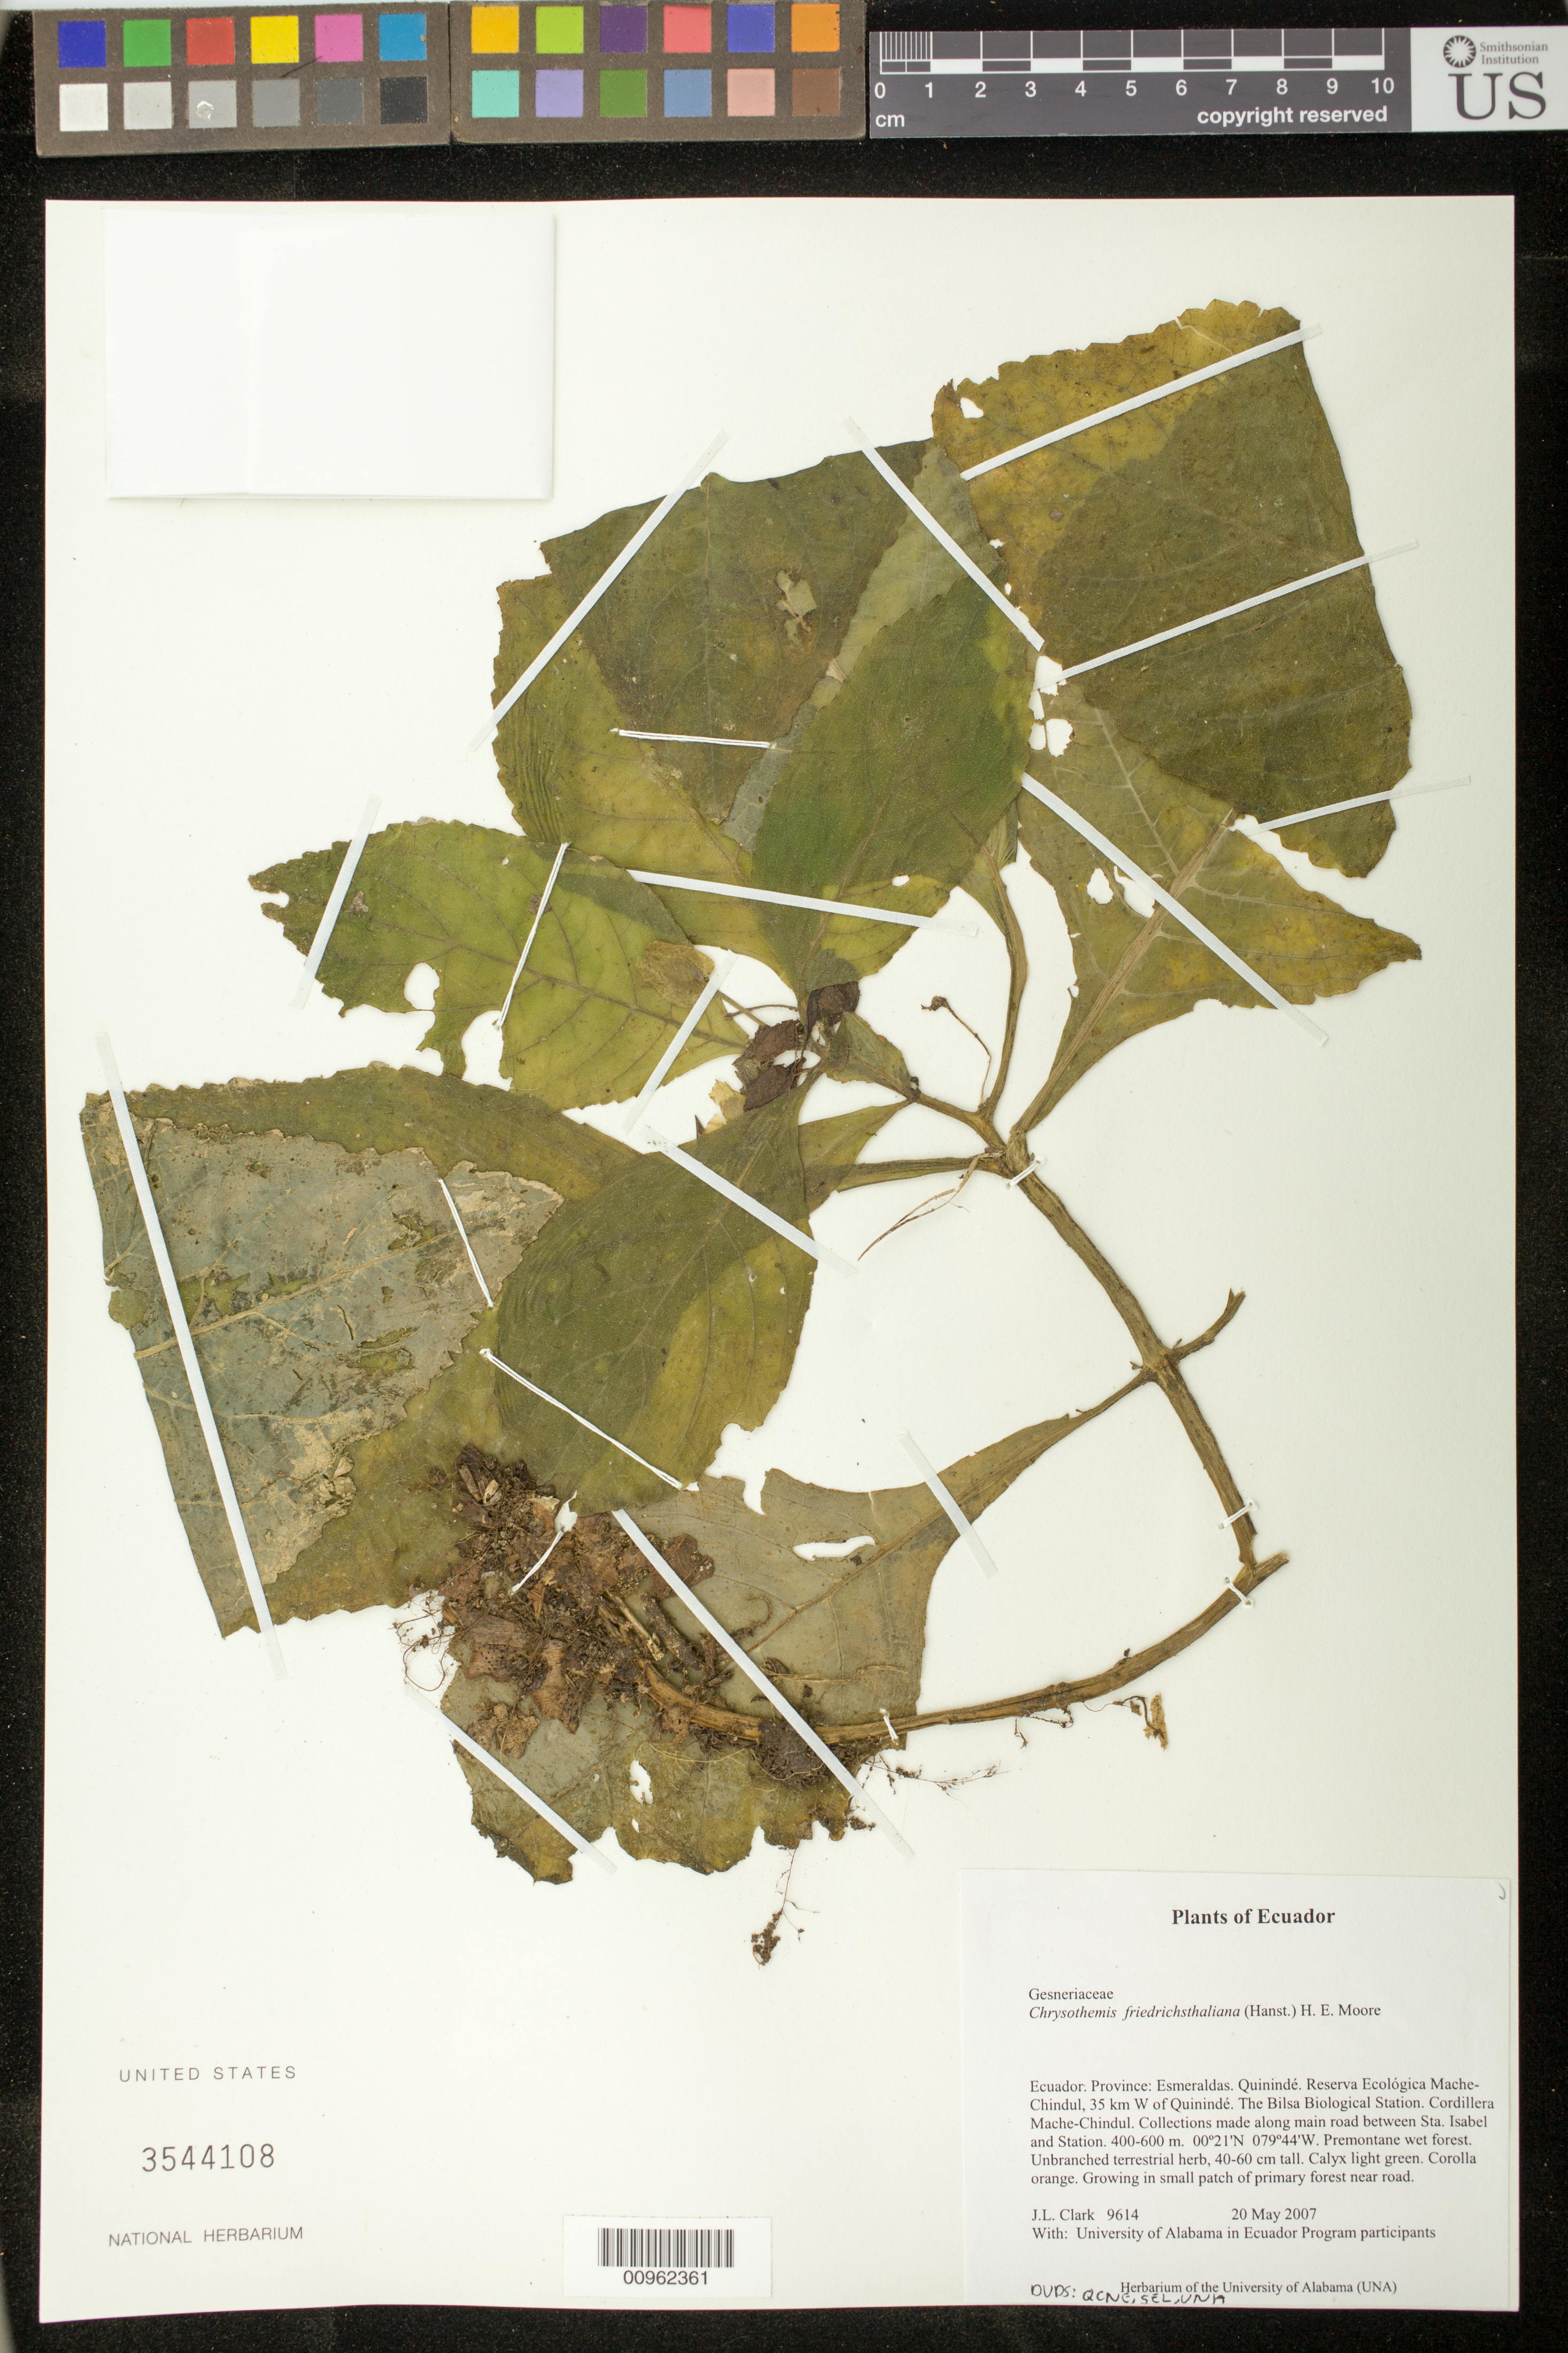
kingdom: Plantae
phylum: Tracheophyta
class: Magnoliopsida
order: Lamiales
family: Gesneriaceae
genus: Chrysothemis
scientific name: Chrysothemis friedrichsthaliana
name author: (Hanst.) H.E. Moore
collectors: J. L. Clark & University of Alabama in Ecuador Program participants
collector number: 9614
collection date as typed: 20 May 2007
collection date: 2007-05-20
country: Ecuador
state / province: Esmeraldas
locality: Quinindé. Reserva Ecológica Mache-Chindul, 35 km W of Quinindé. The Bilsa Biological Station. Cordillera Mache-Chindul. Collections made along main road between Sta. Isabel and Station.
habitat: Premontane wet forest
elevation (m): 400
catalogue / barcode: US 3544108